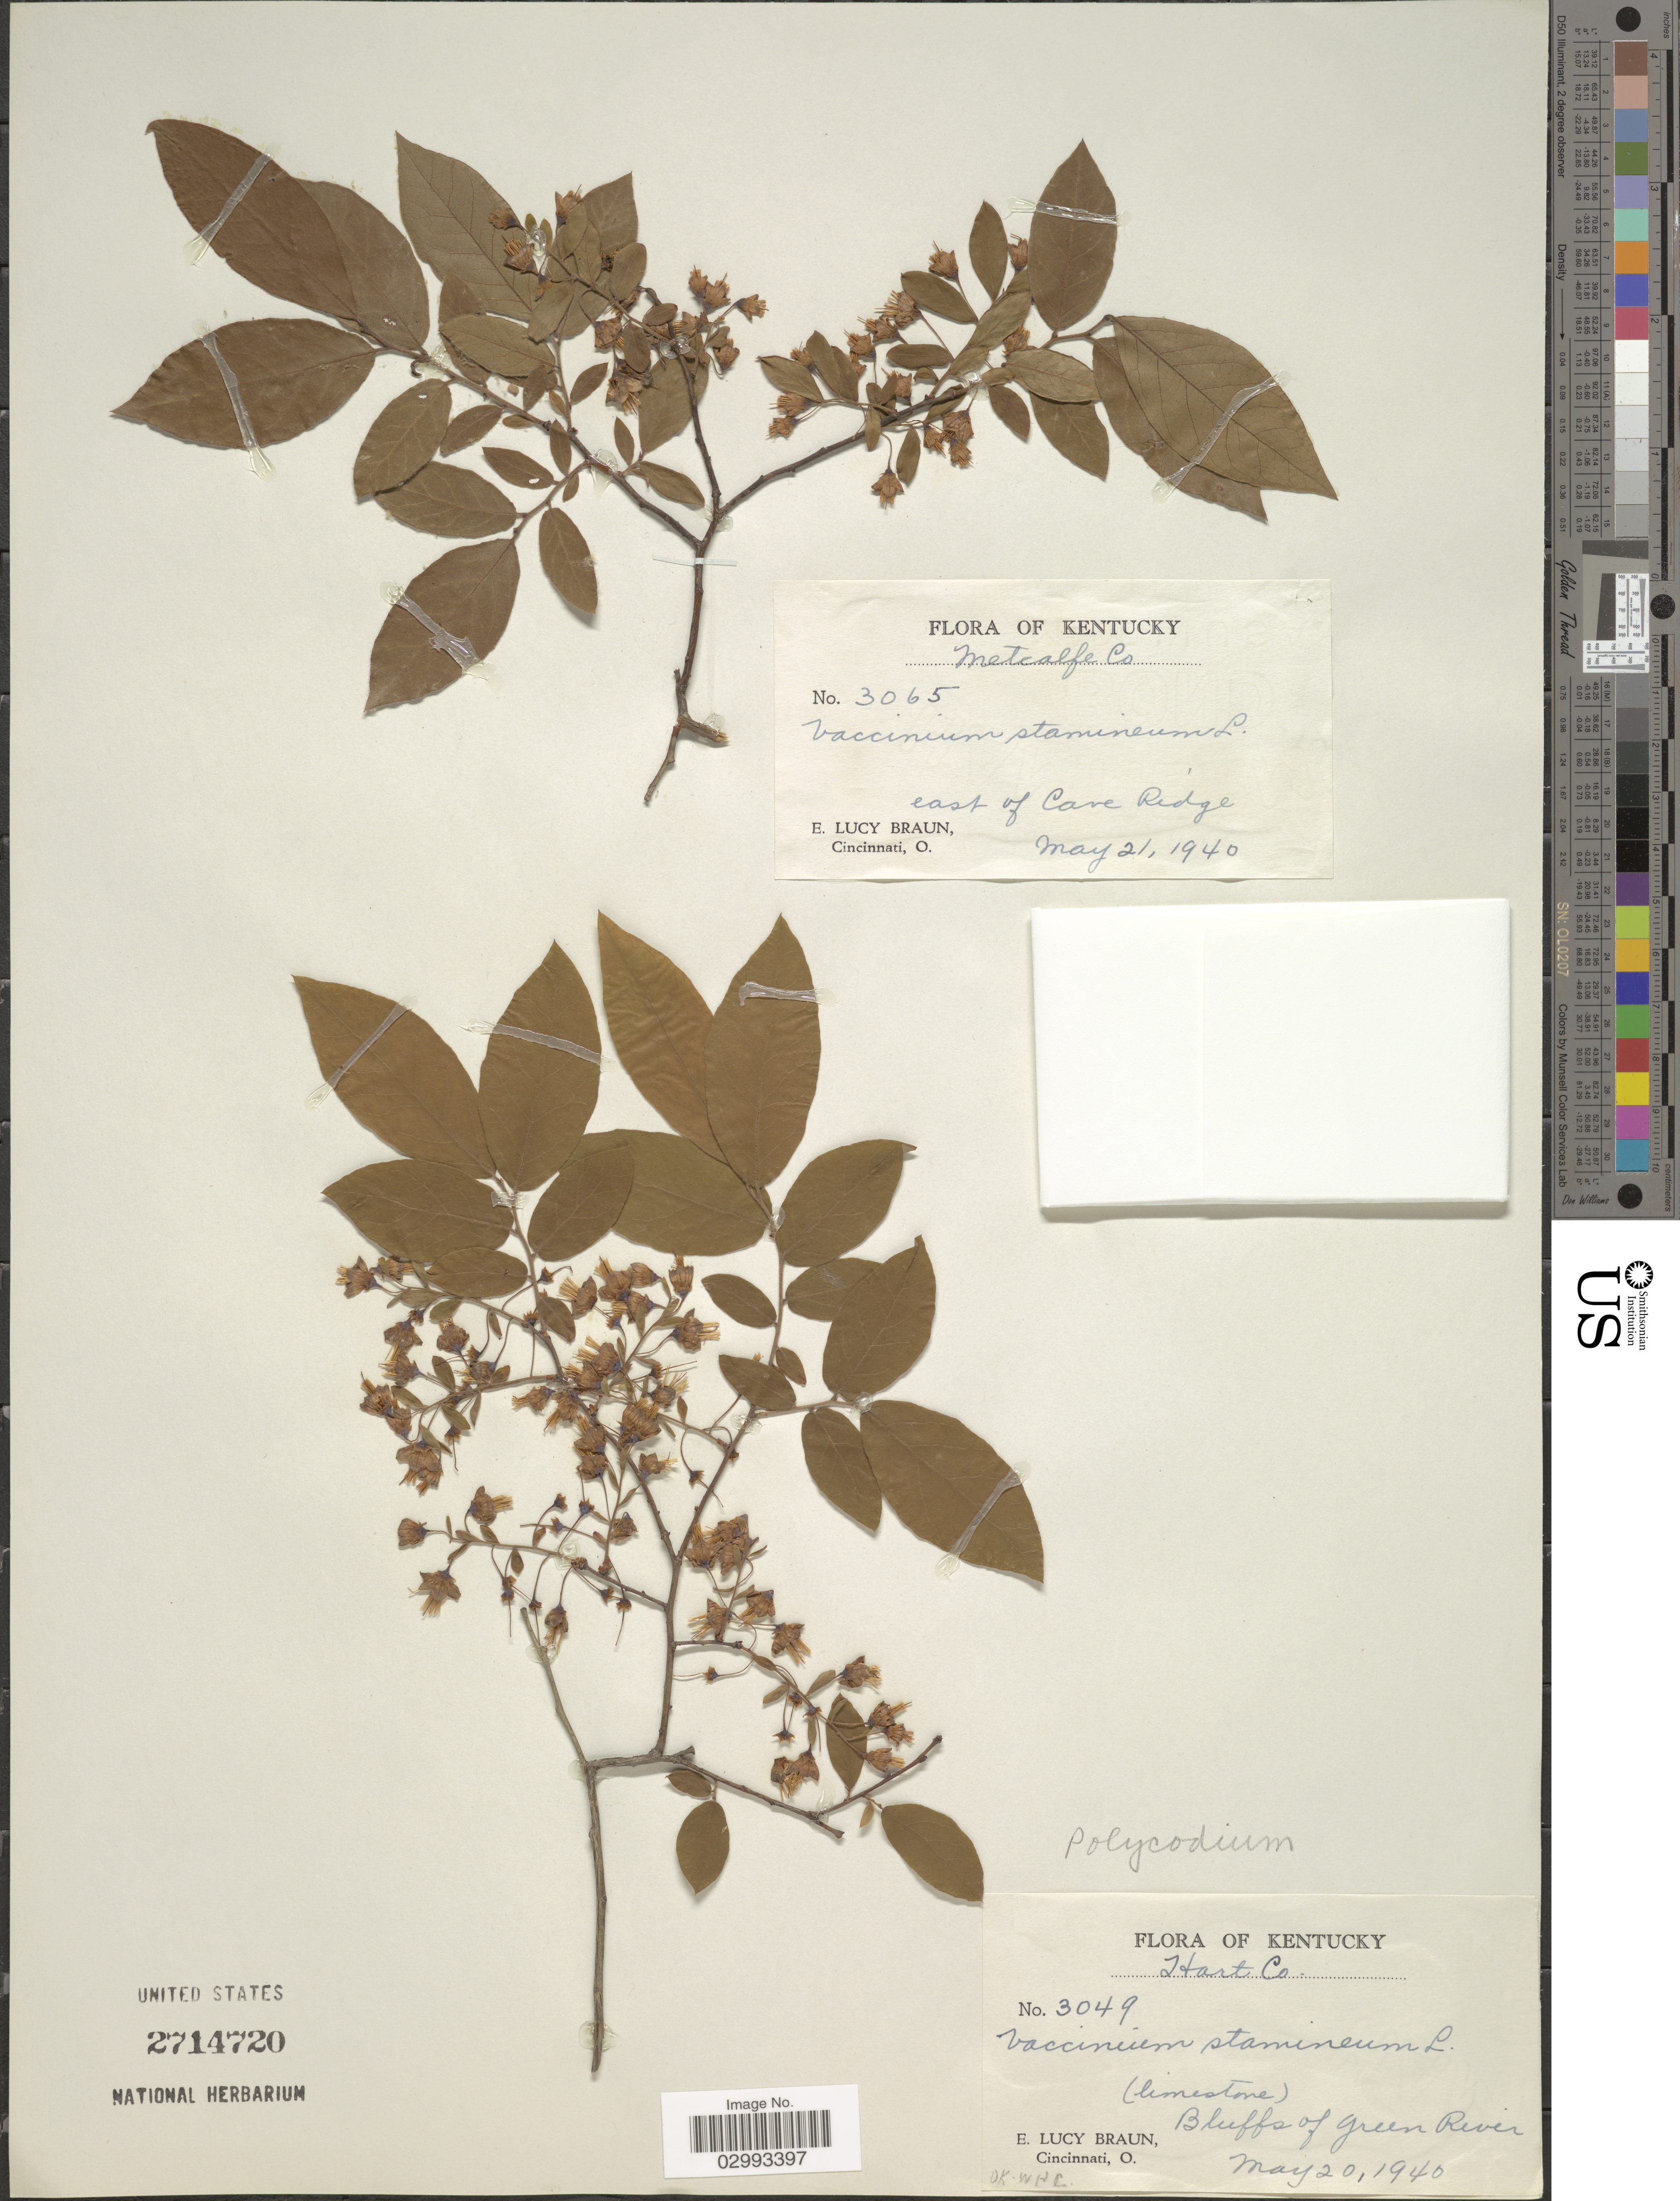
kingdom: Plantae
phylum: Tracheophyta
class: Magnoliopsida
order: Ericales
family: Ericaceae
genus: Polycodium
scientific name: Polycodium stamineum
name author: (L.) Greene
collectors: E. L. Braun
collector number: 3049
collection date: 1940-05-20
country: United States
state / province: Kentucky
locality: Hart Co., Bluffs of Green River.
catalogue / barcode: US 2714720-2